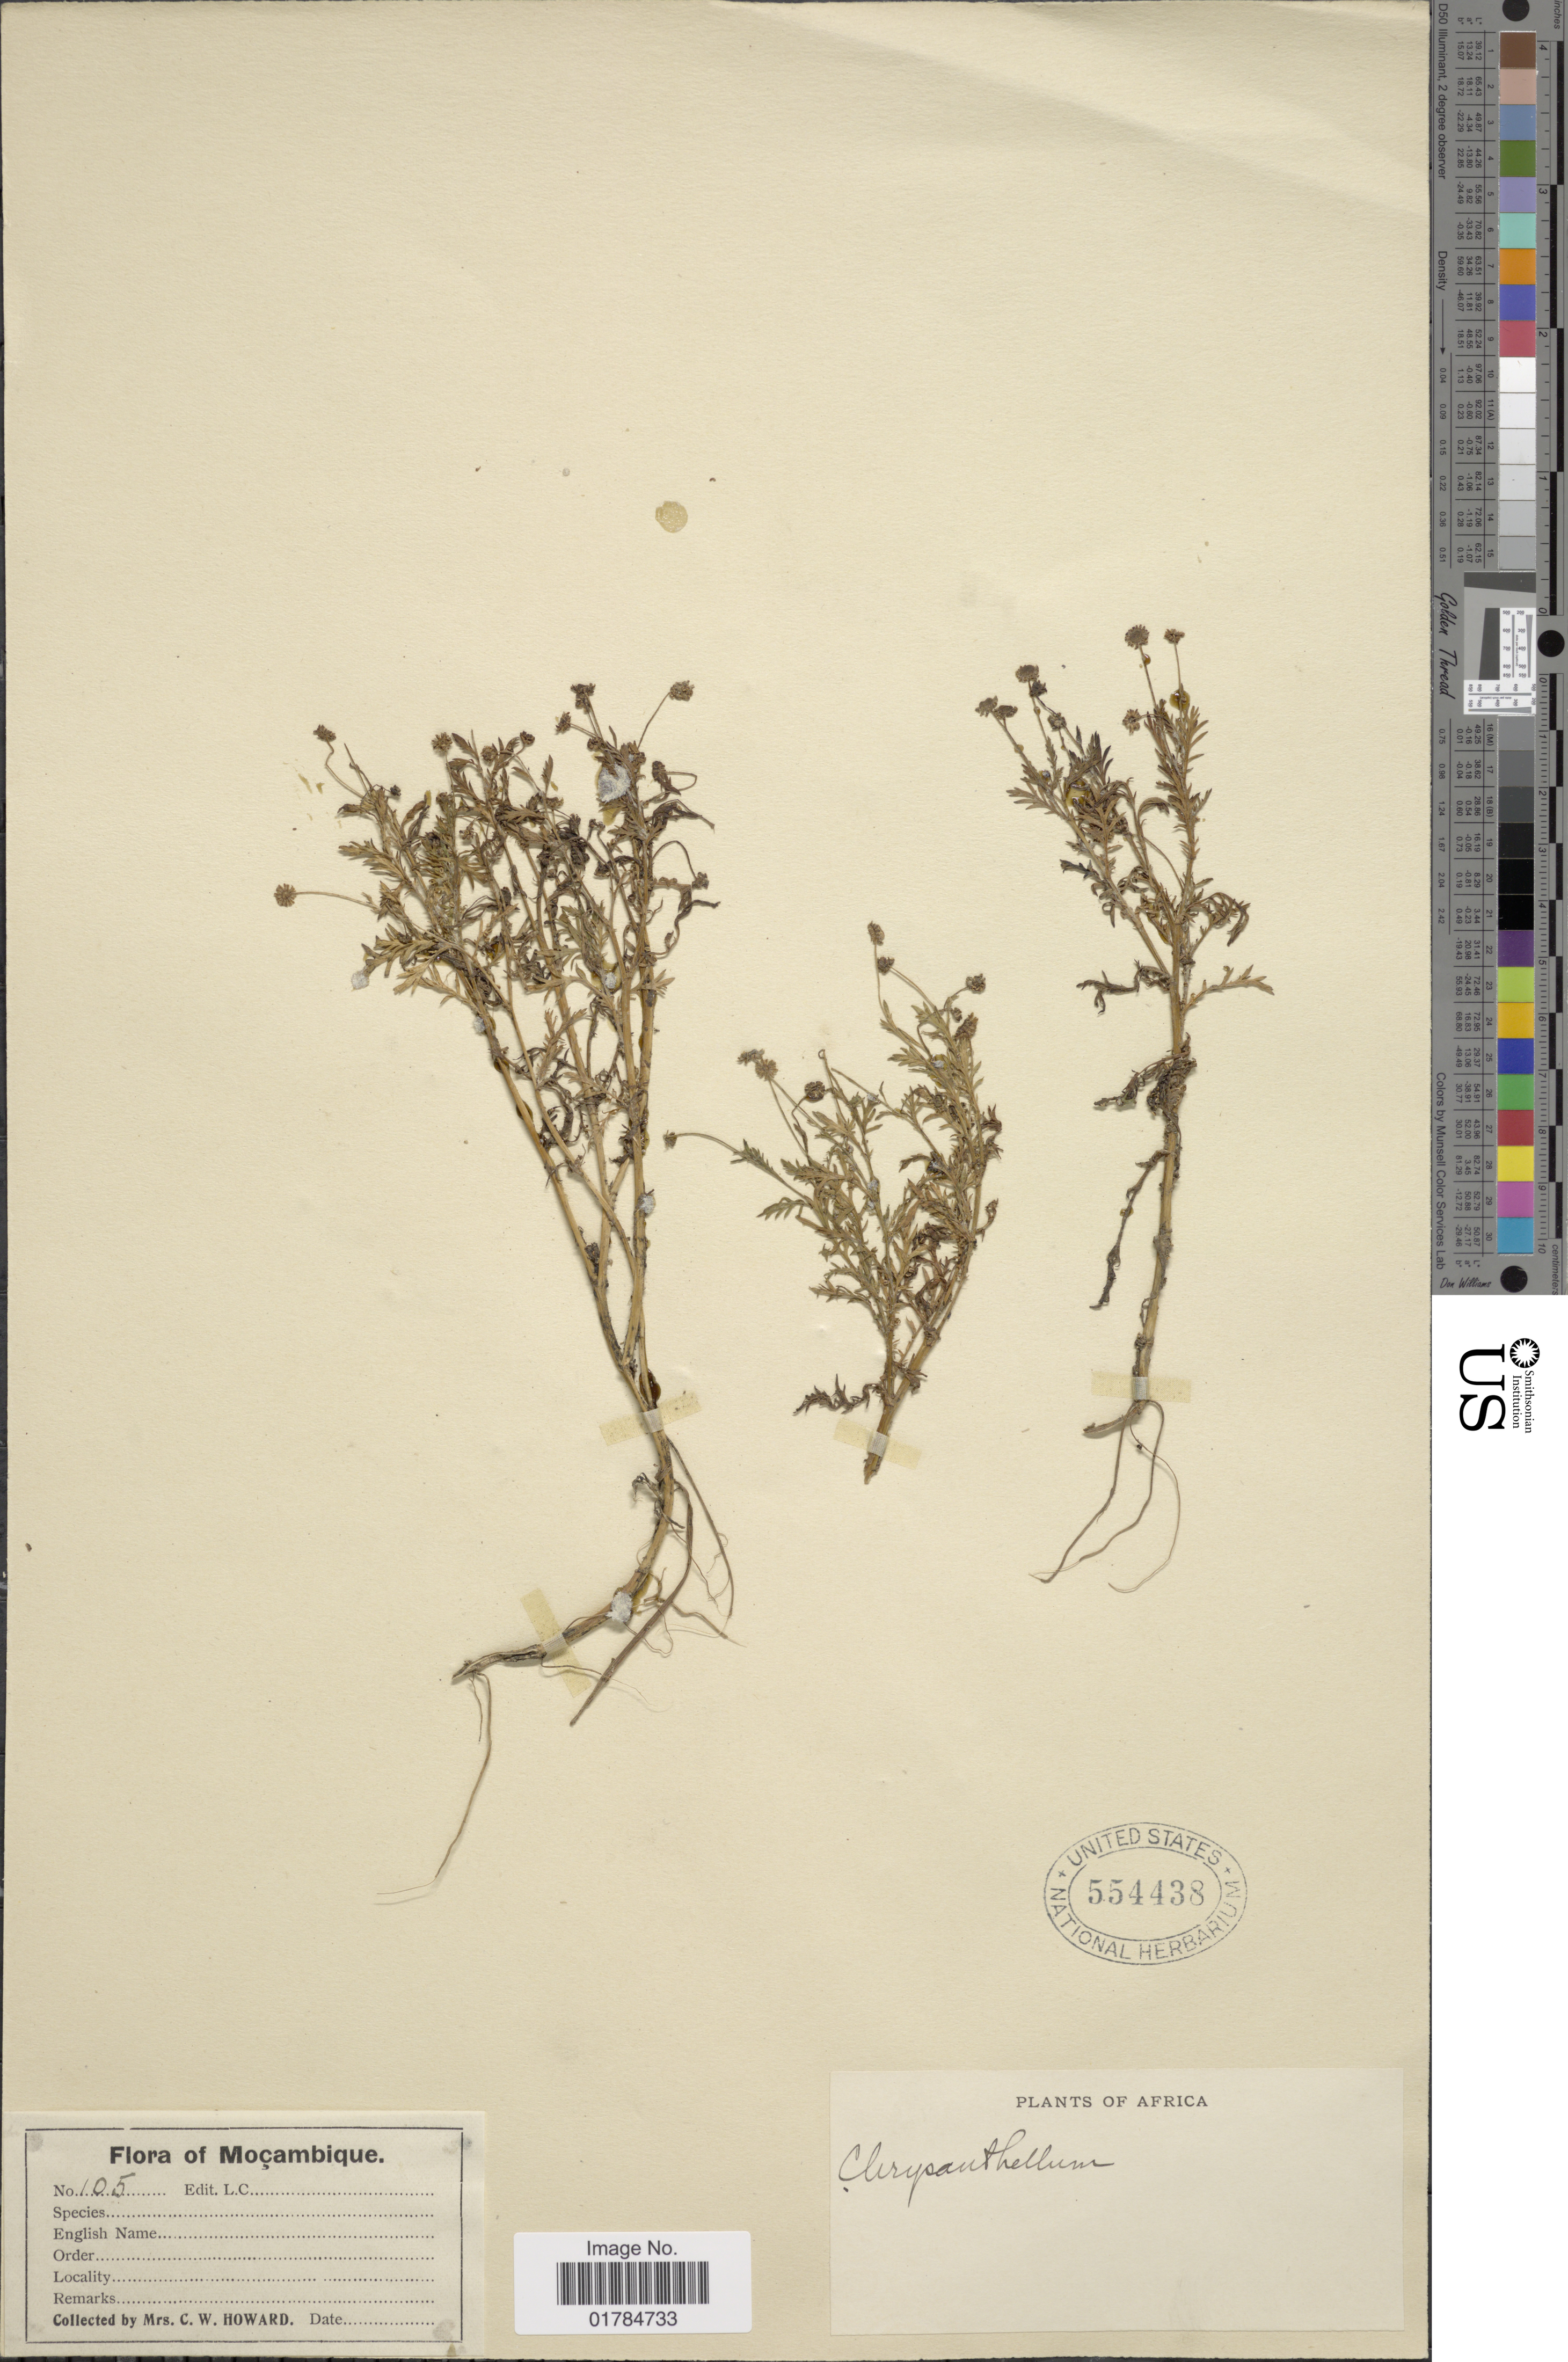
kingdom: Plantae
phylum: Tracheophyta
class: Magnoliopsida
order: Asterales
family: Asteraceae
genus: Chrysanthellum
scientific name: Chrysanthellum sp.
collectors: C. W. Howard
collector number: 105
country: Mozambique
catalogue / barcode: US 554438